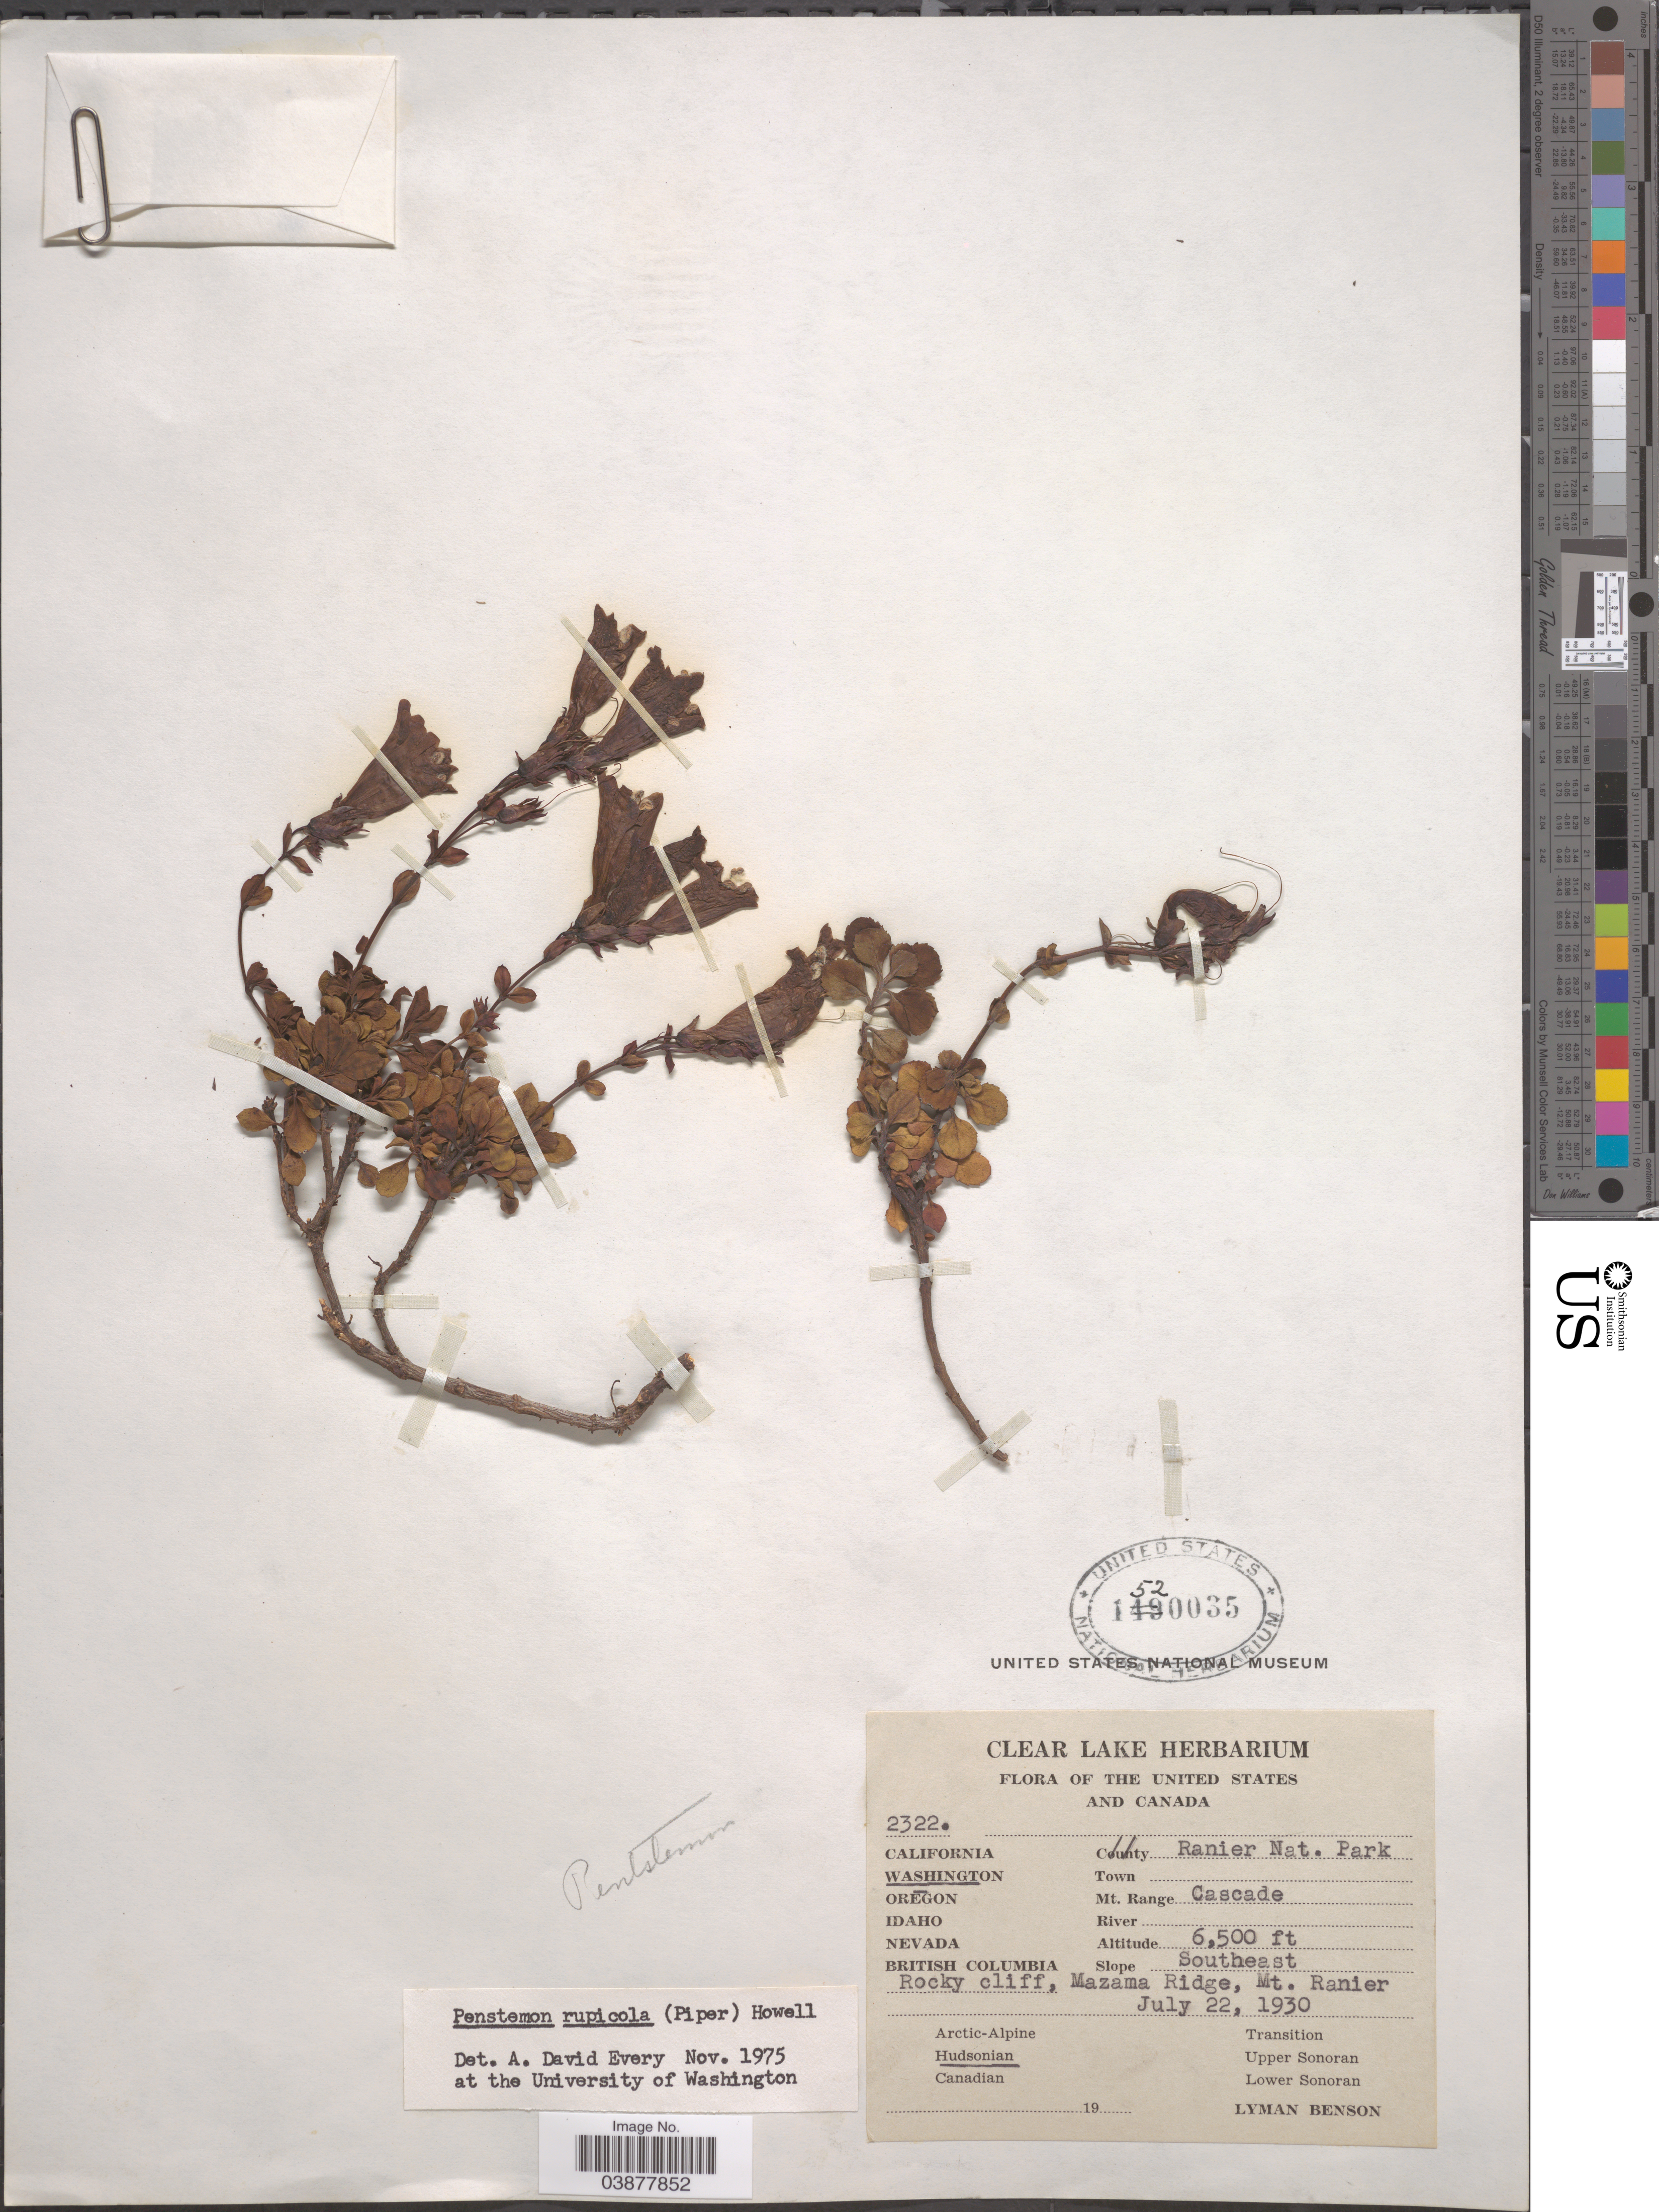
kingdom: Plantae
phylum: Tracheophyta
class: Magnoliopsida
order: Lamiales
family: Plantaginaceae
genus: Penstemon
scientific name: Penstemon rupicola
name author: (Piper) Howell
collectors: L. D. Benson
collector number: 2322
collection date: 1930-07-22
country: United States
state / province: Washington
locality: Ranier Nat. Park. Mt. Range Cascade. Slope Southeast. Rocky cliff, Mazam Ridge, Mt. Ranier. Hudsonian.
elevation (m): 1981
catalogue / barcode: US 1520035